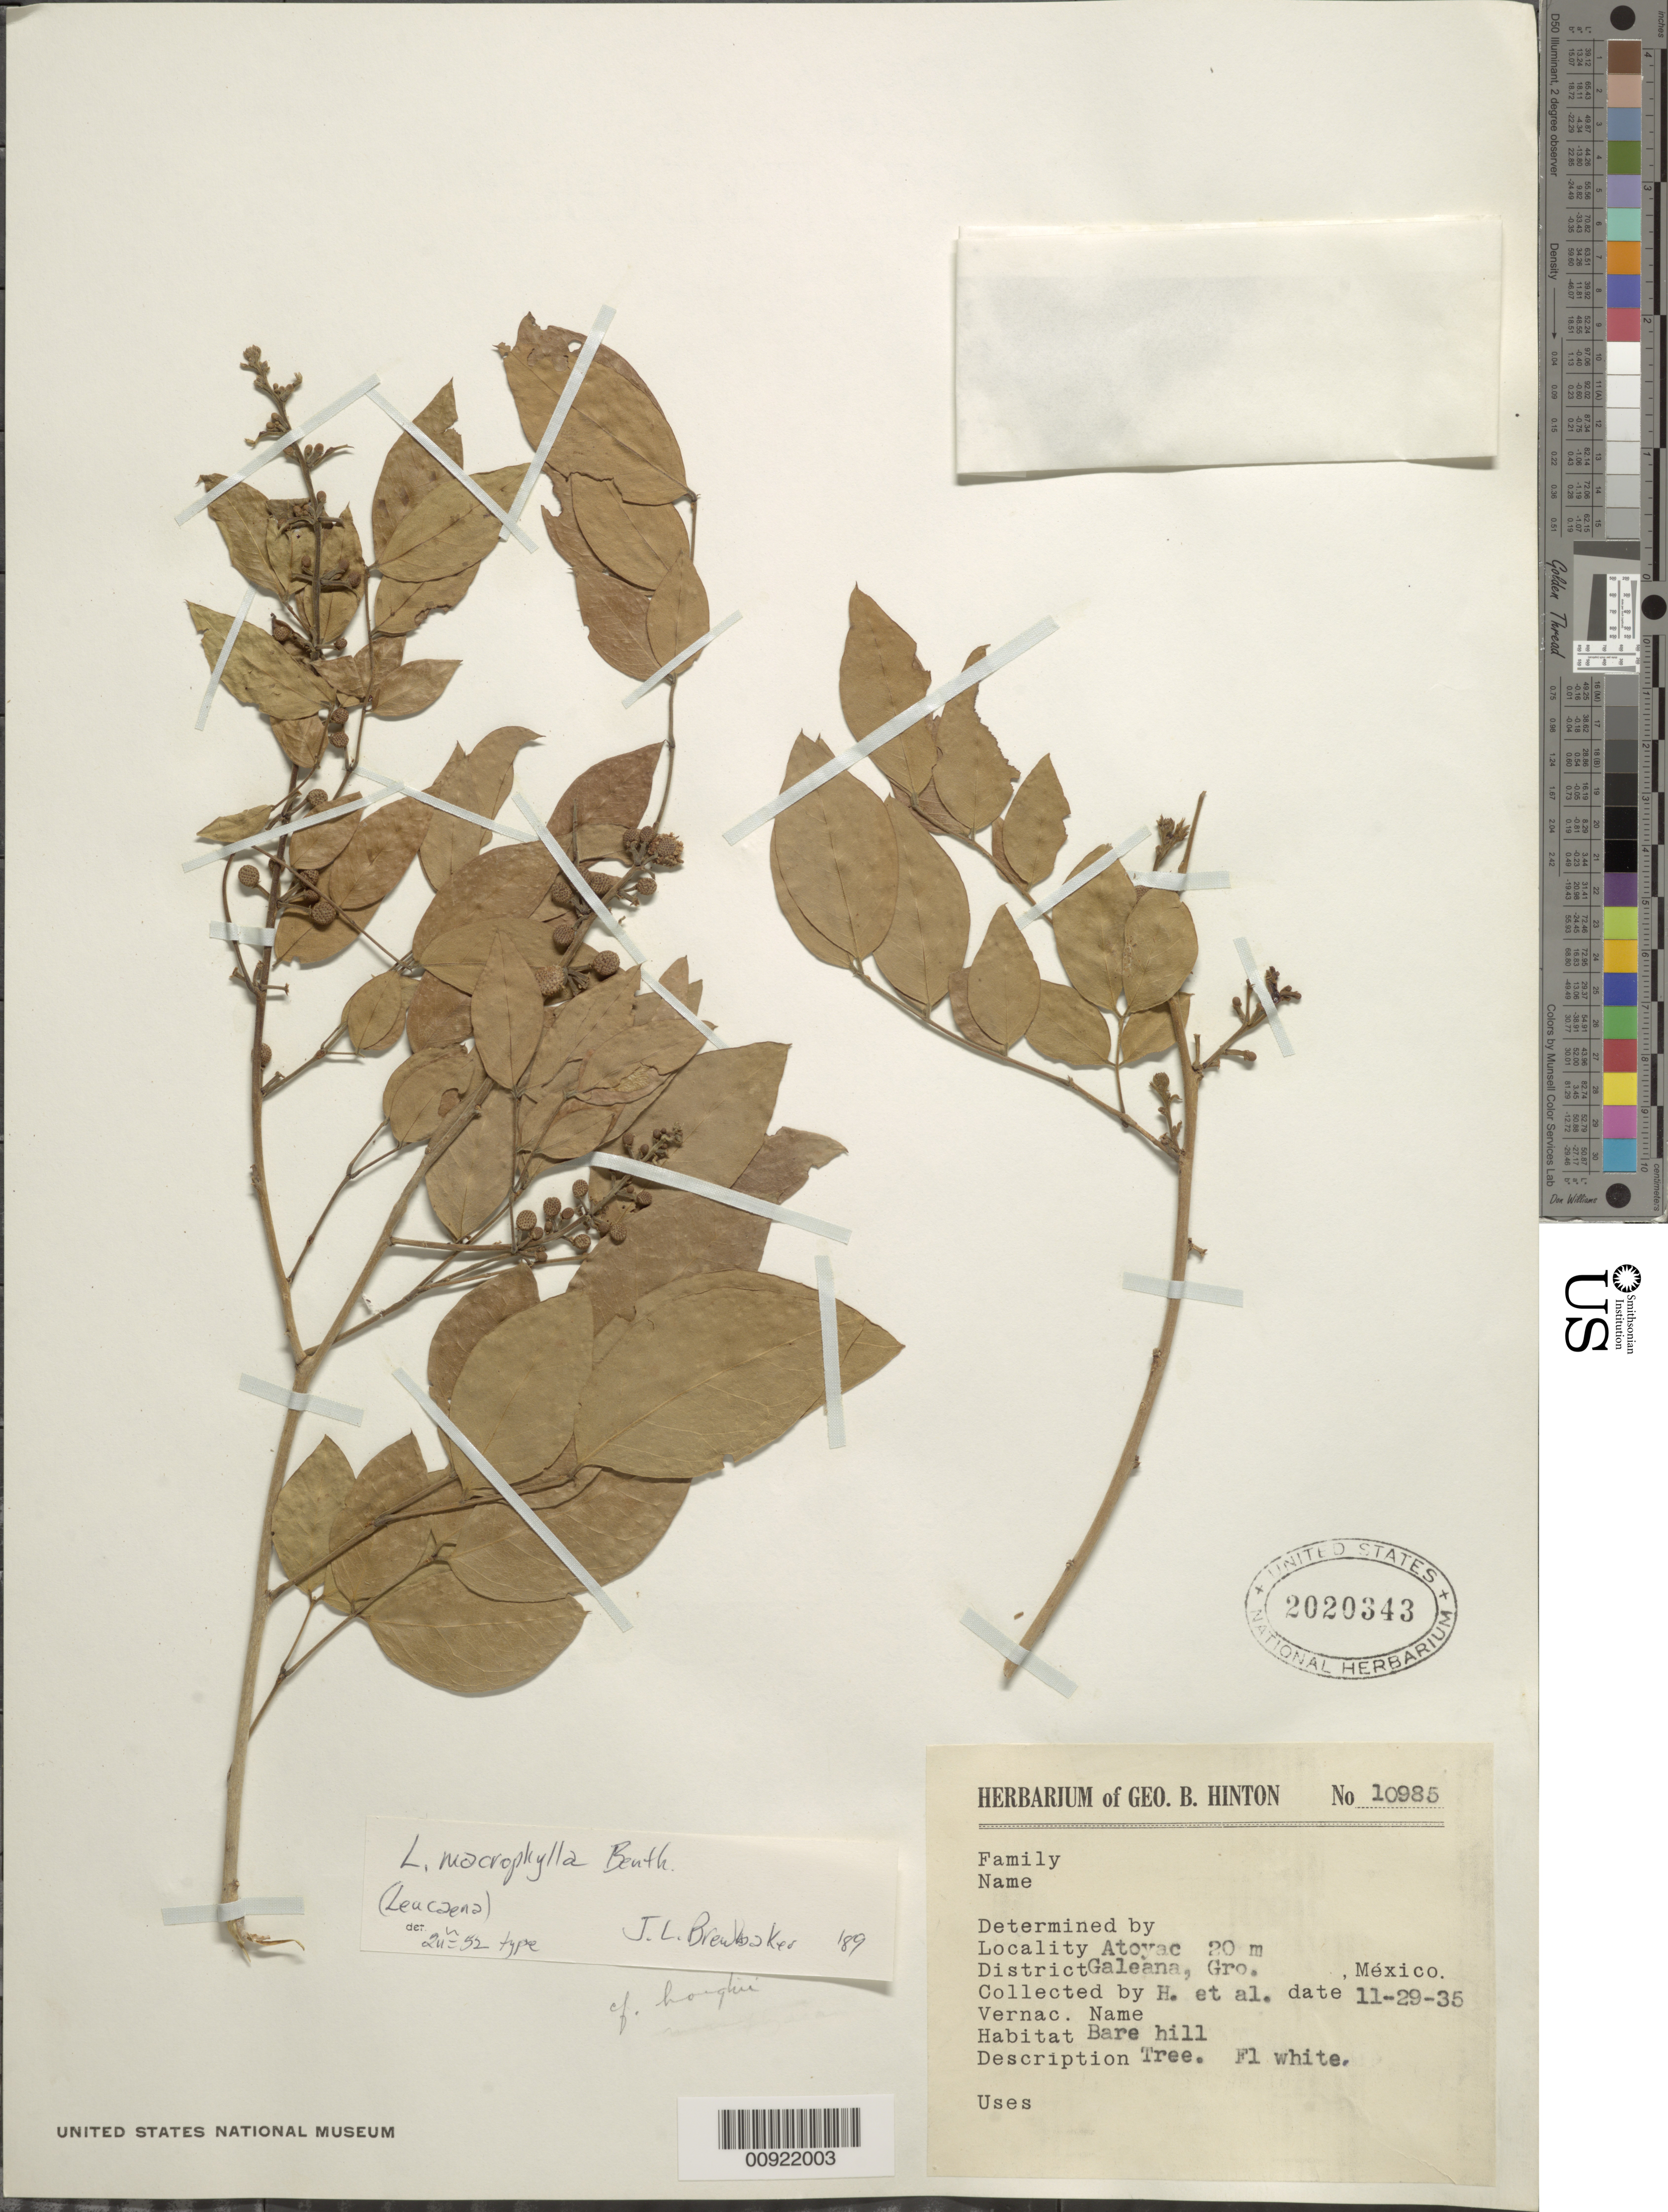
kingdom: Plantae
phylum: Tracheophyta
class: Magnoliopsida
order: Fabales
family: Fabaceae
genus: Leucaena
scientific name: Leucaena macrophylla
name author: Benth.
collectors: G. B. Hinton & et al.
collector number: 10985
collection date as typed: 29 Nov 1935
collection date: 1935-11-29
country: Mexico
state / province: Guerrero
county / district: Galeana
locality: Atoyac, District Galeana, Guerrero.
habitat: Bare hill.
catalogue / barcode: US 2020343